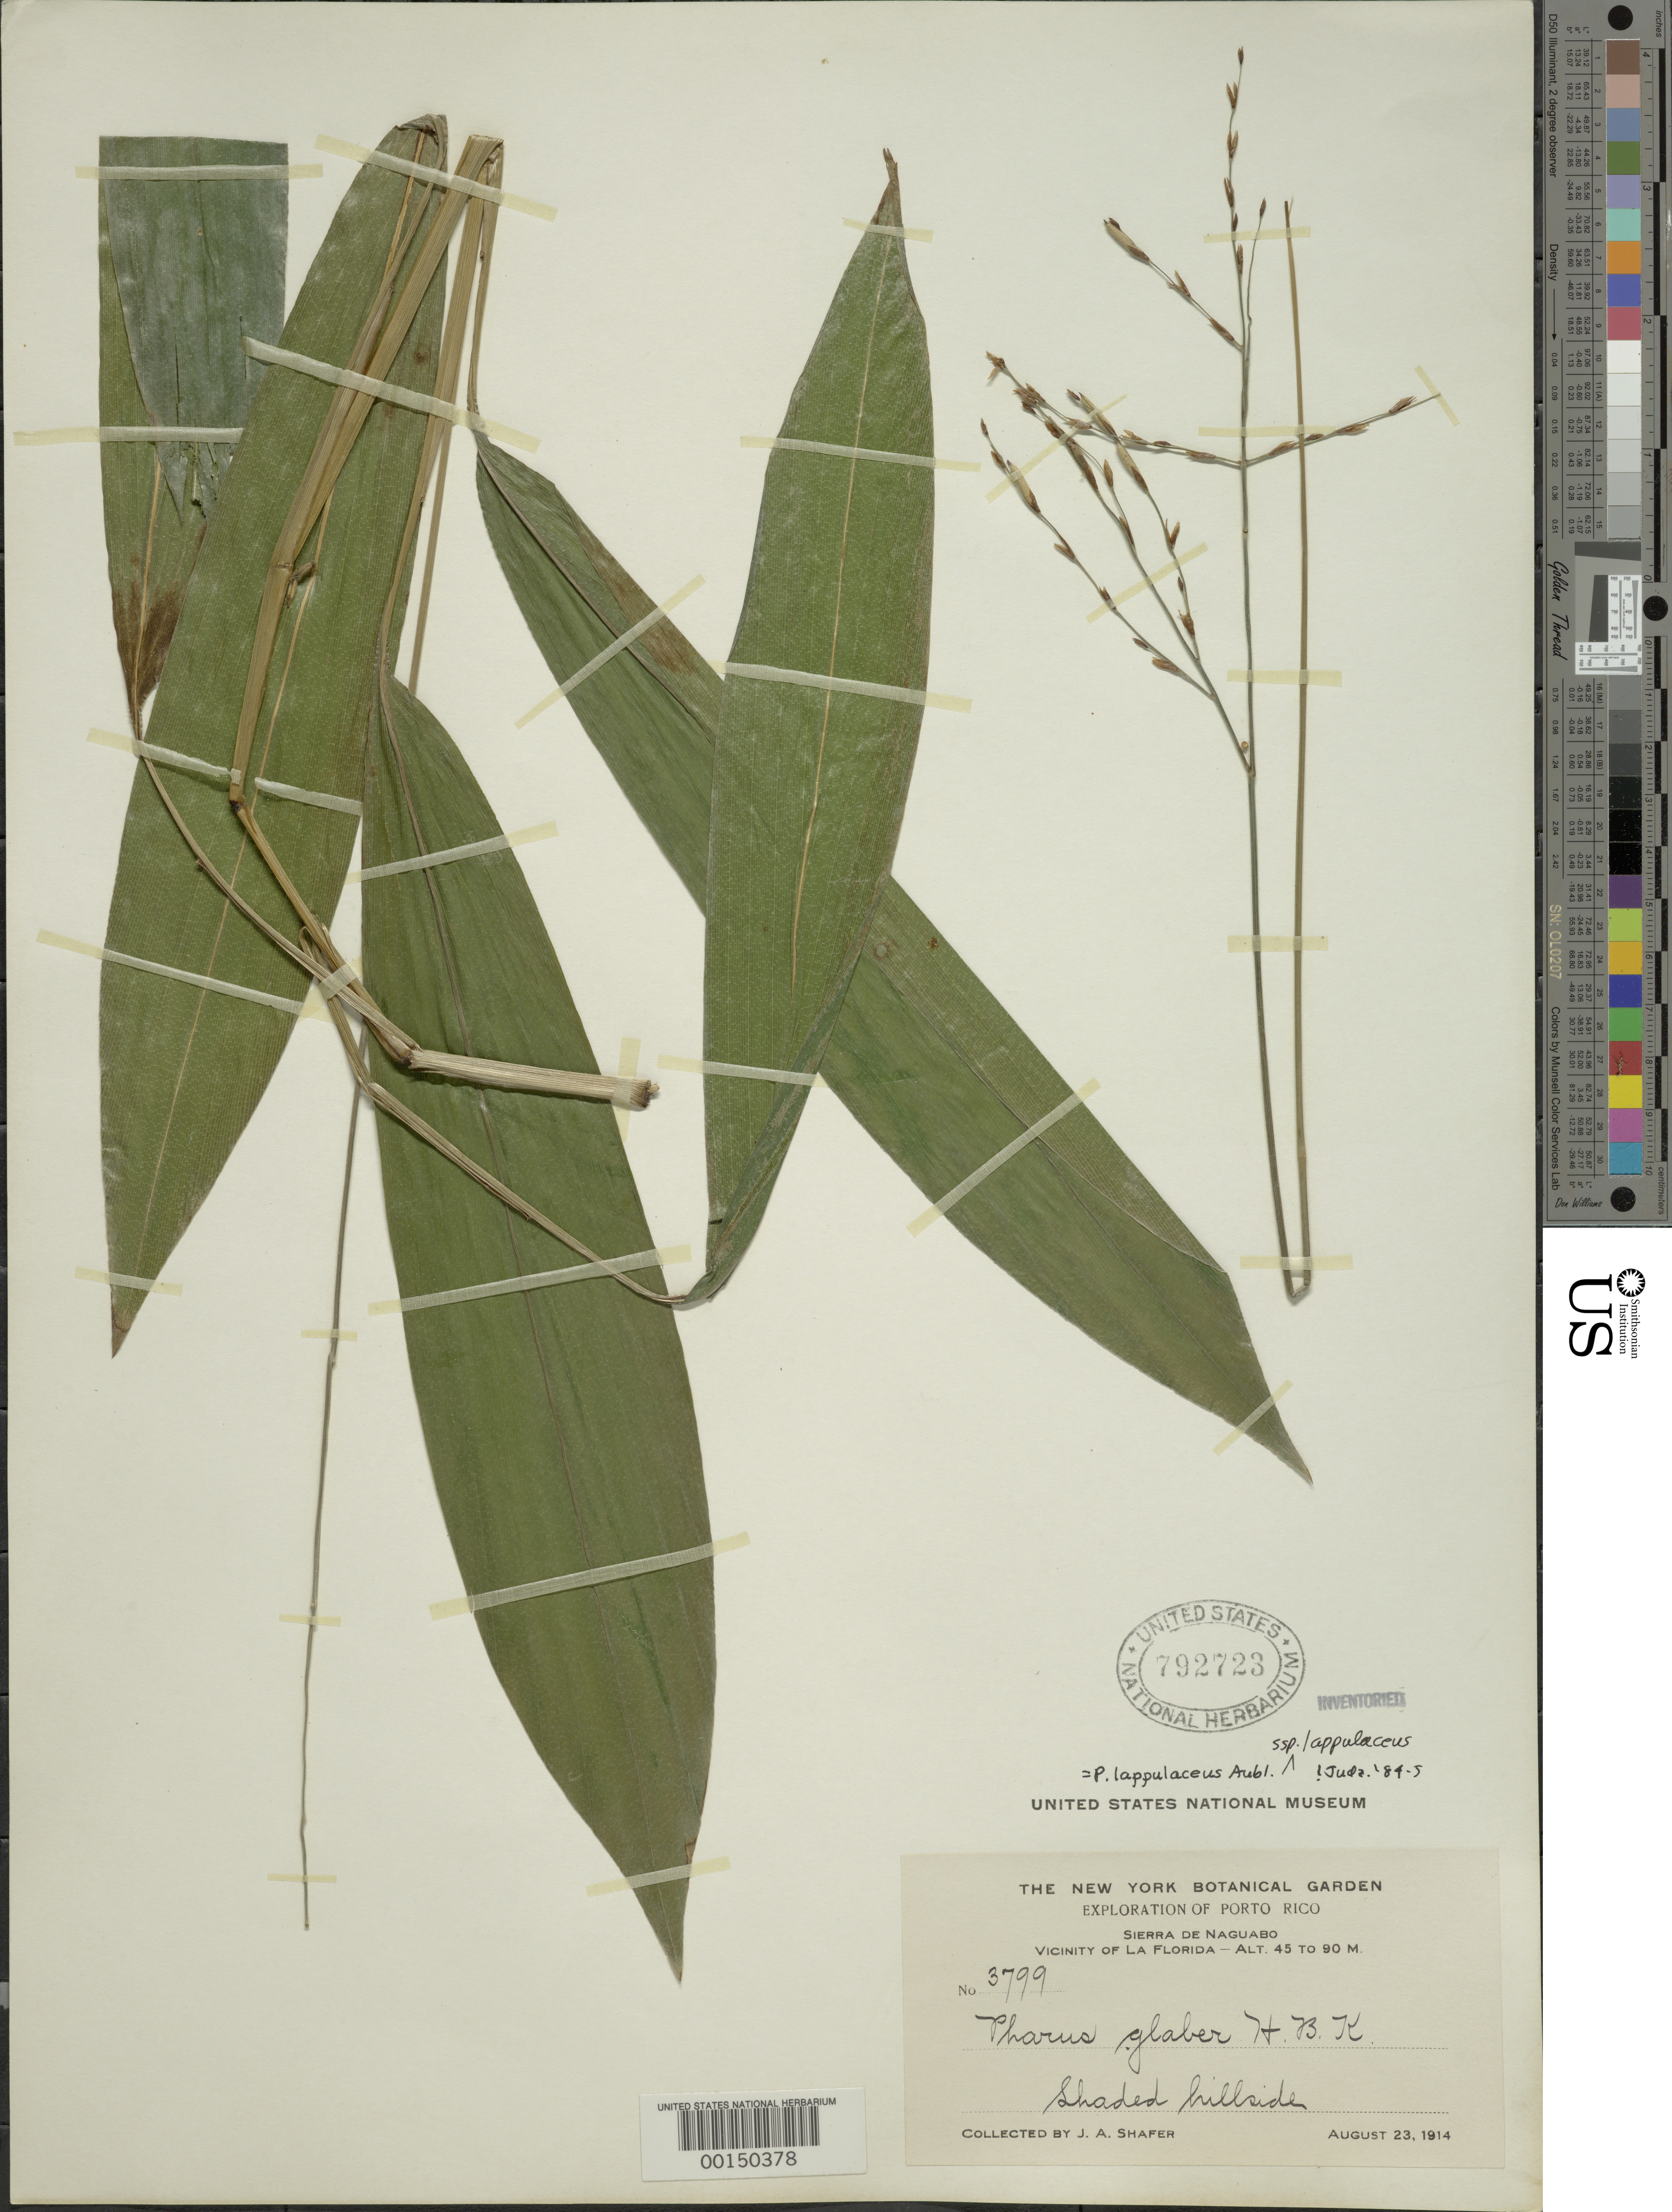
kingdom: Plantae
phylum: Tracheophyta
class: Liliopsida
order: Poales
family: Poaceae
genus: Pharus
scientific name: Pharus lappulaceus subsp. lappulaceus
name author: Aubl.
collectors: J. A. Shafer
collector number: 3799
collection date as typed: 23 Aug 1914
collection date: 1914-08-23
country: Puerto Rico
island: Greater Antilles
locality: Sierra de naguabo, la florida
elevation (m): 45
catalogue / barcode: US 792723